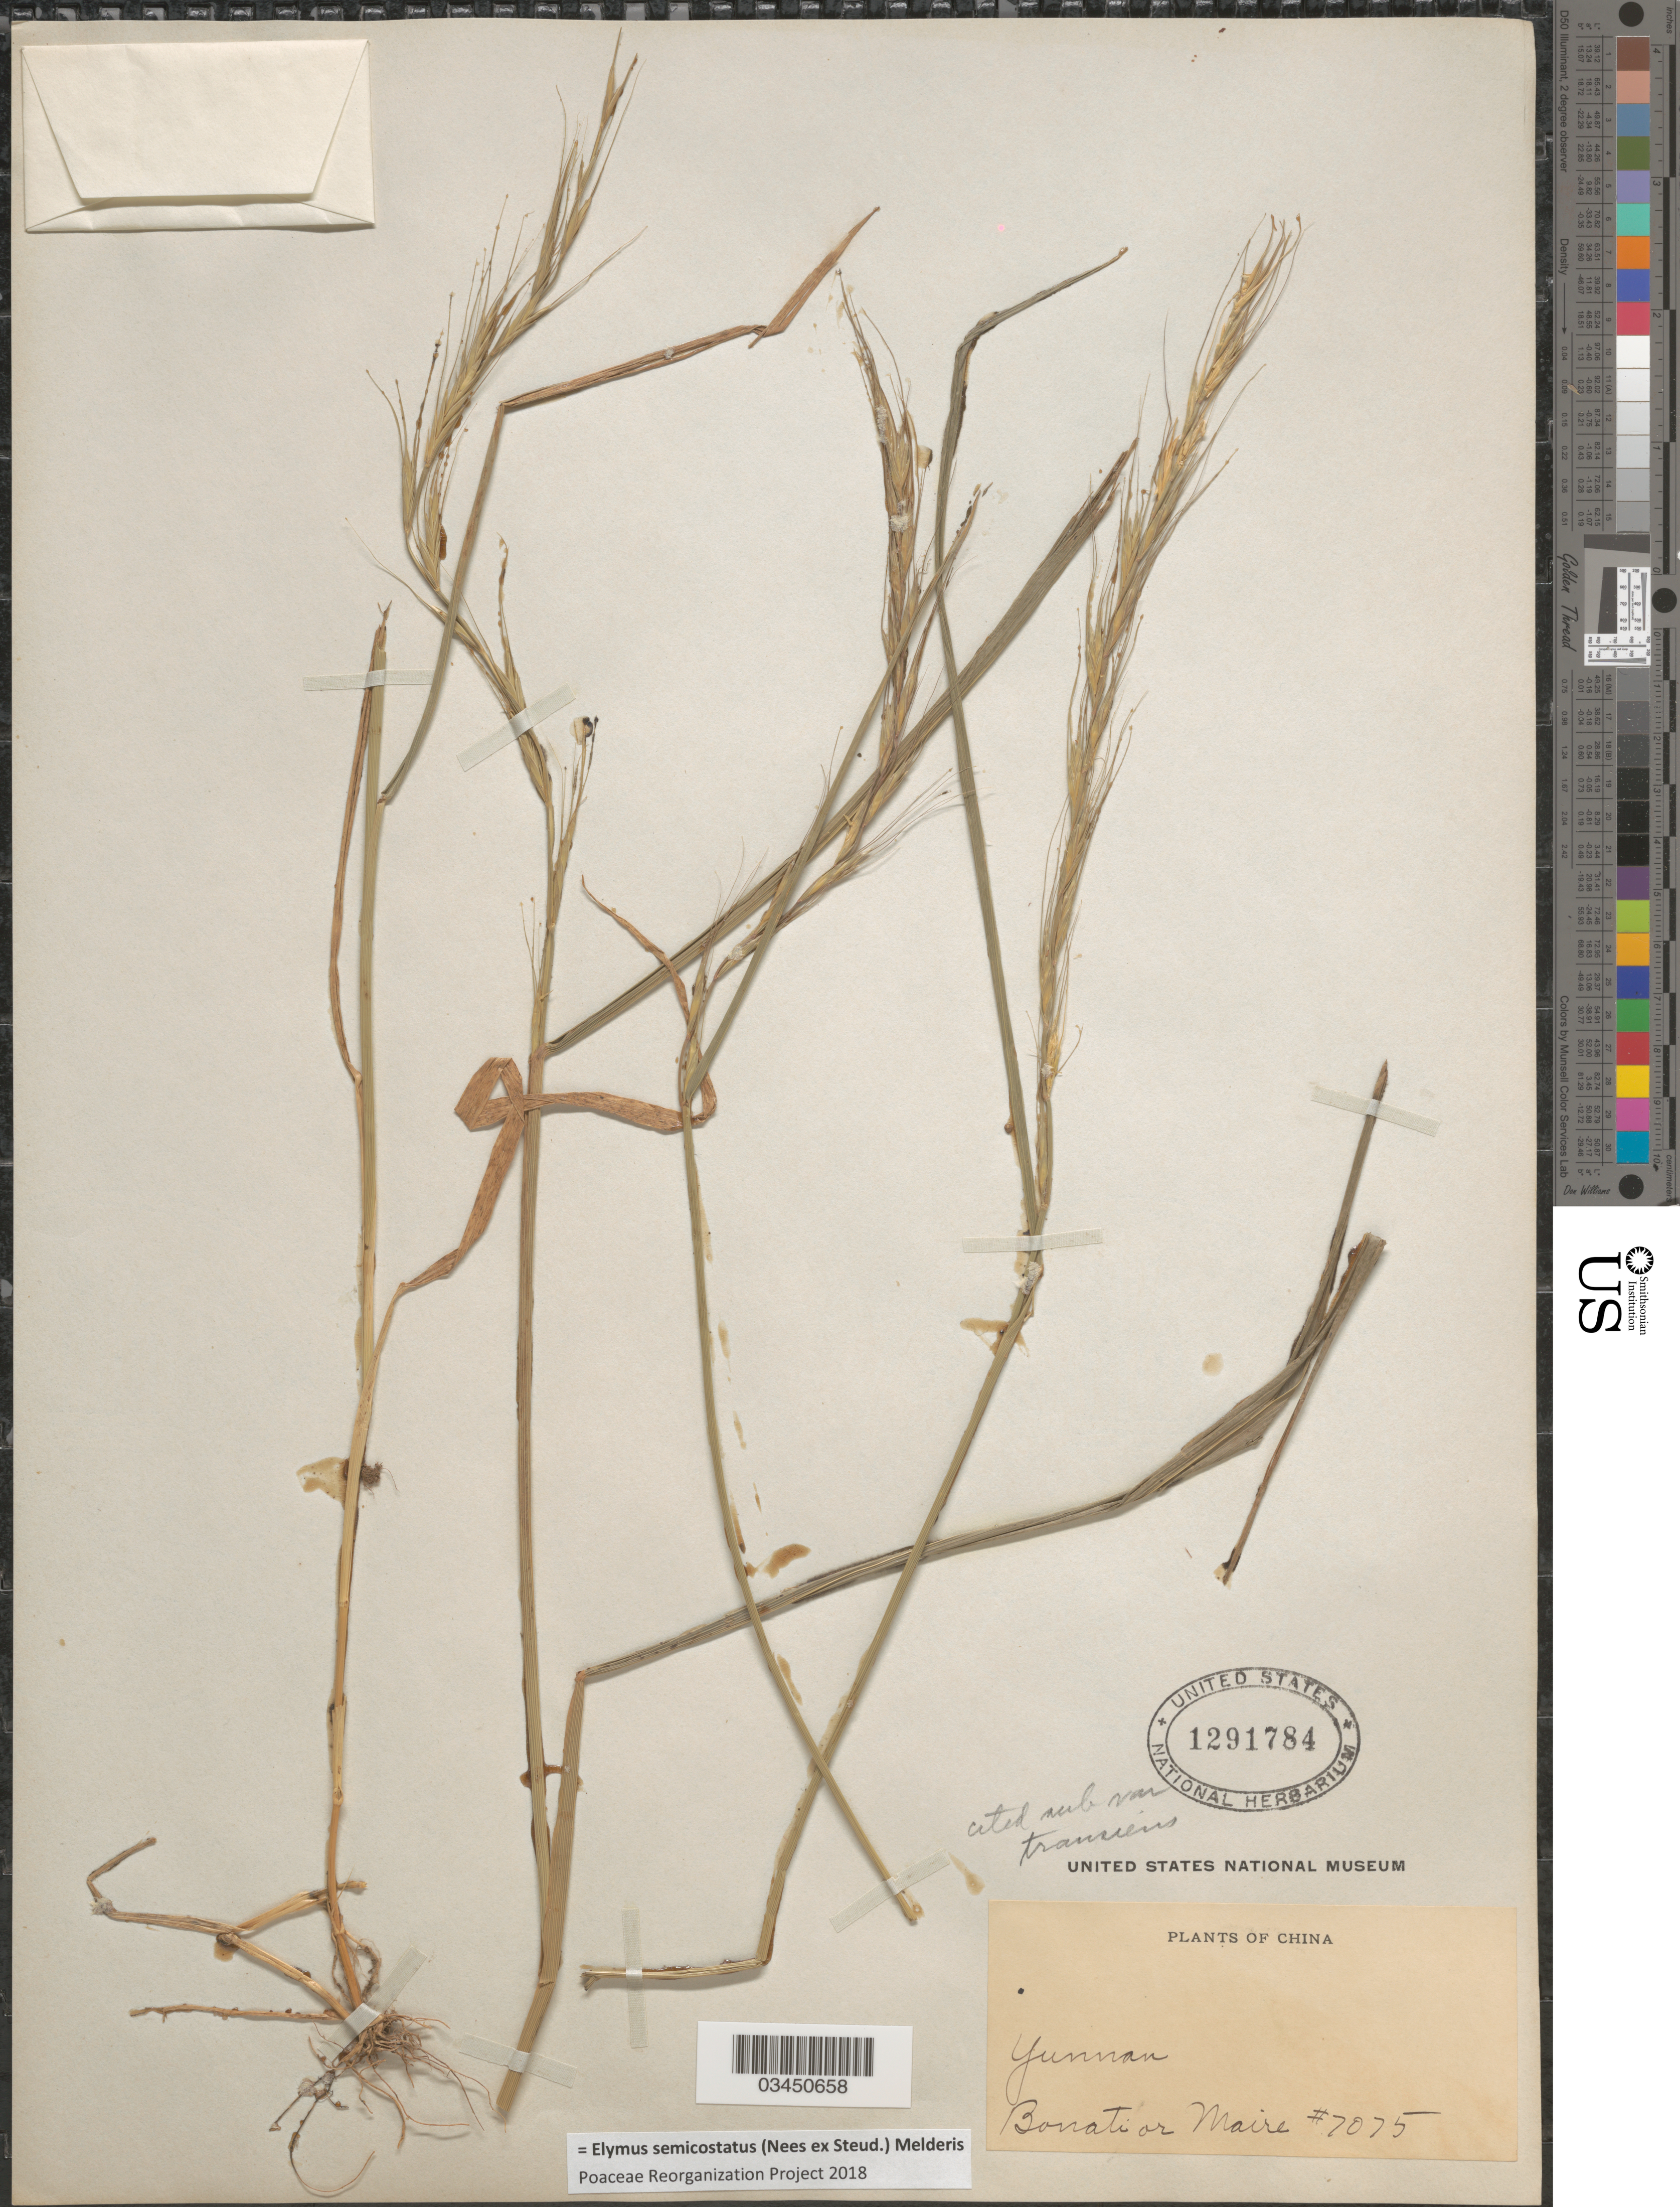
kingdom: Plantae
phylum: Tracheophyta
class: Liliopsida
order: Poales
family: Poaceae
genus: Elymus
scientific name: Elymus semicostatus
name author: (Nees ex Steud.) Melderis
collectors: -. Bonati & Maire, --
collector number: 7075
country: China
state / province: Yunnan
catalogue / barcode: US 1291784